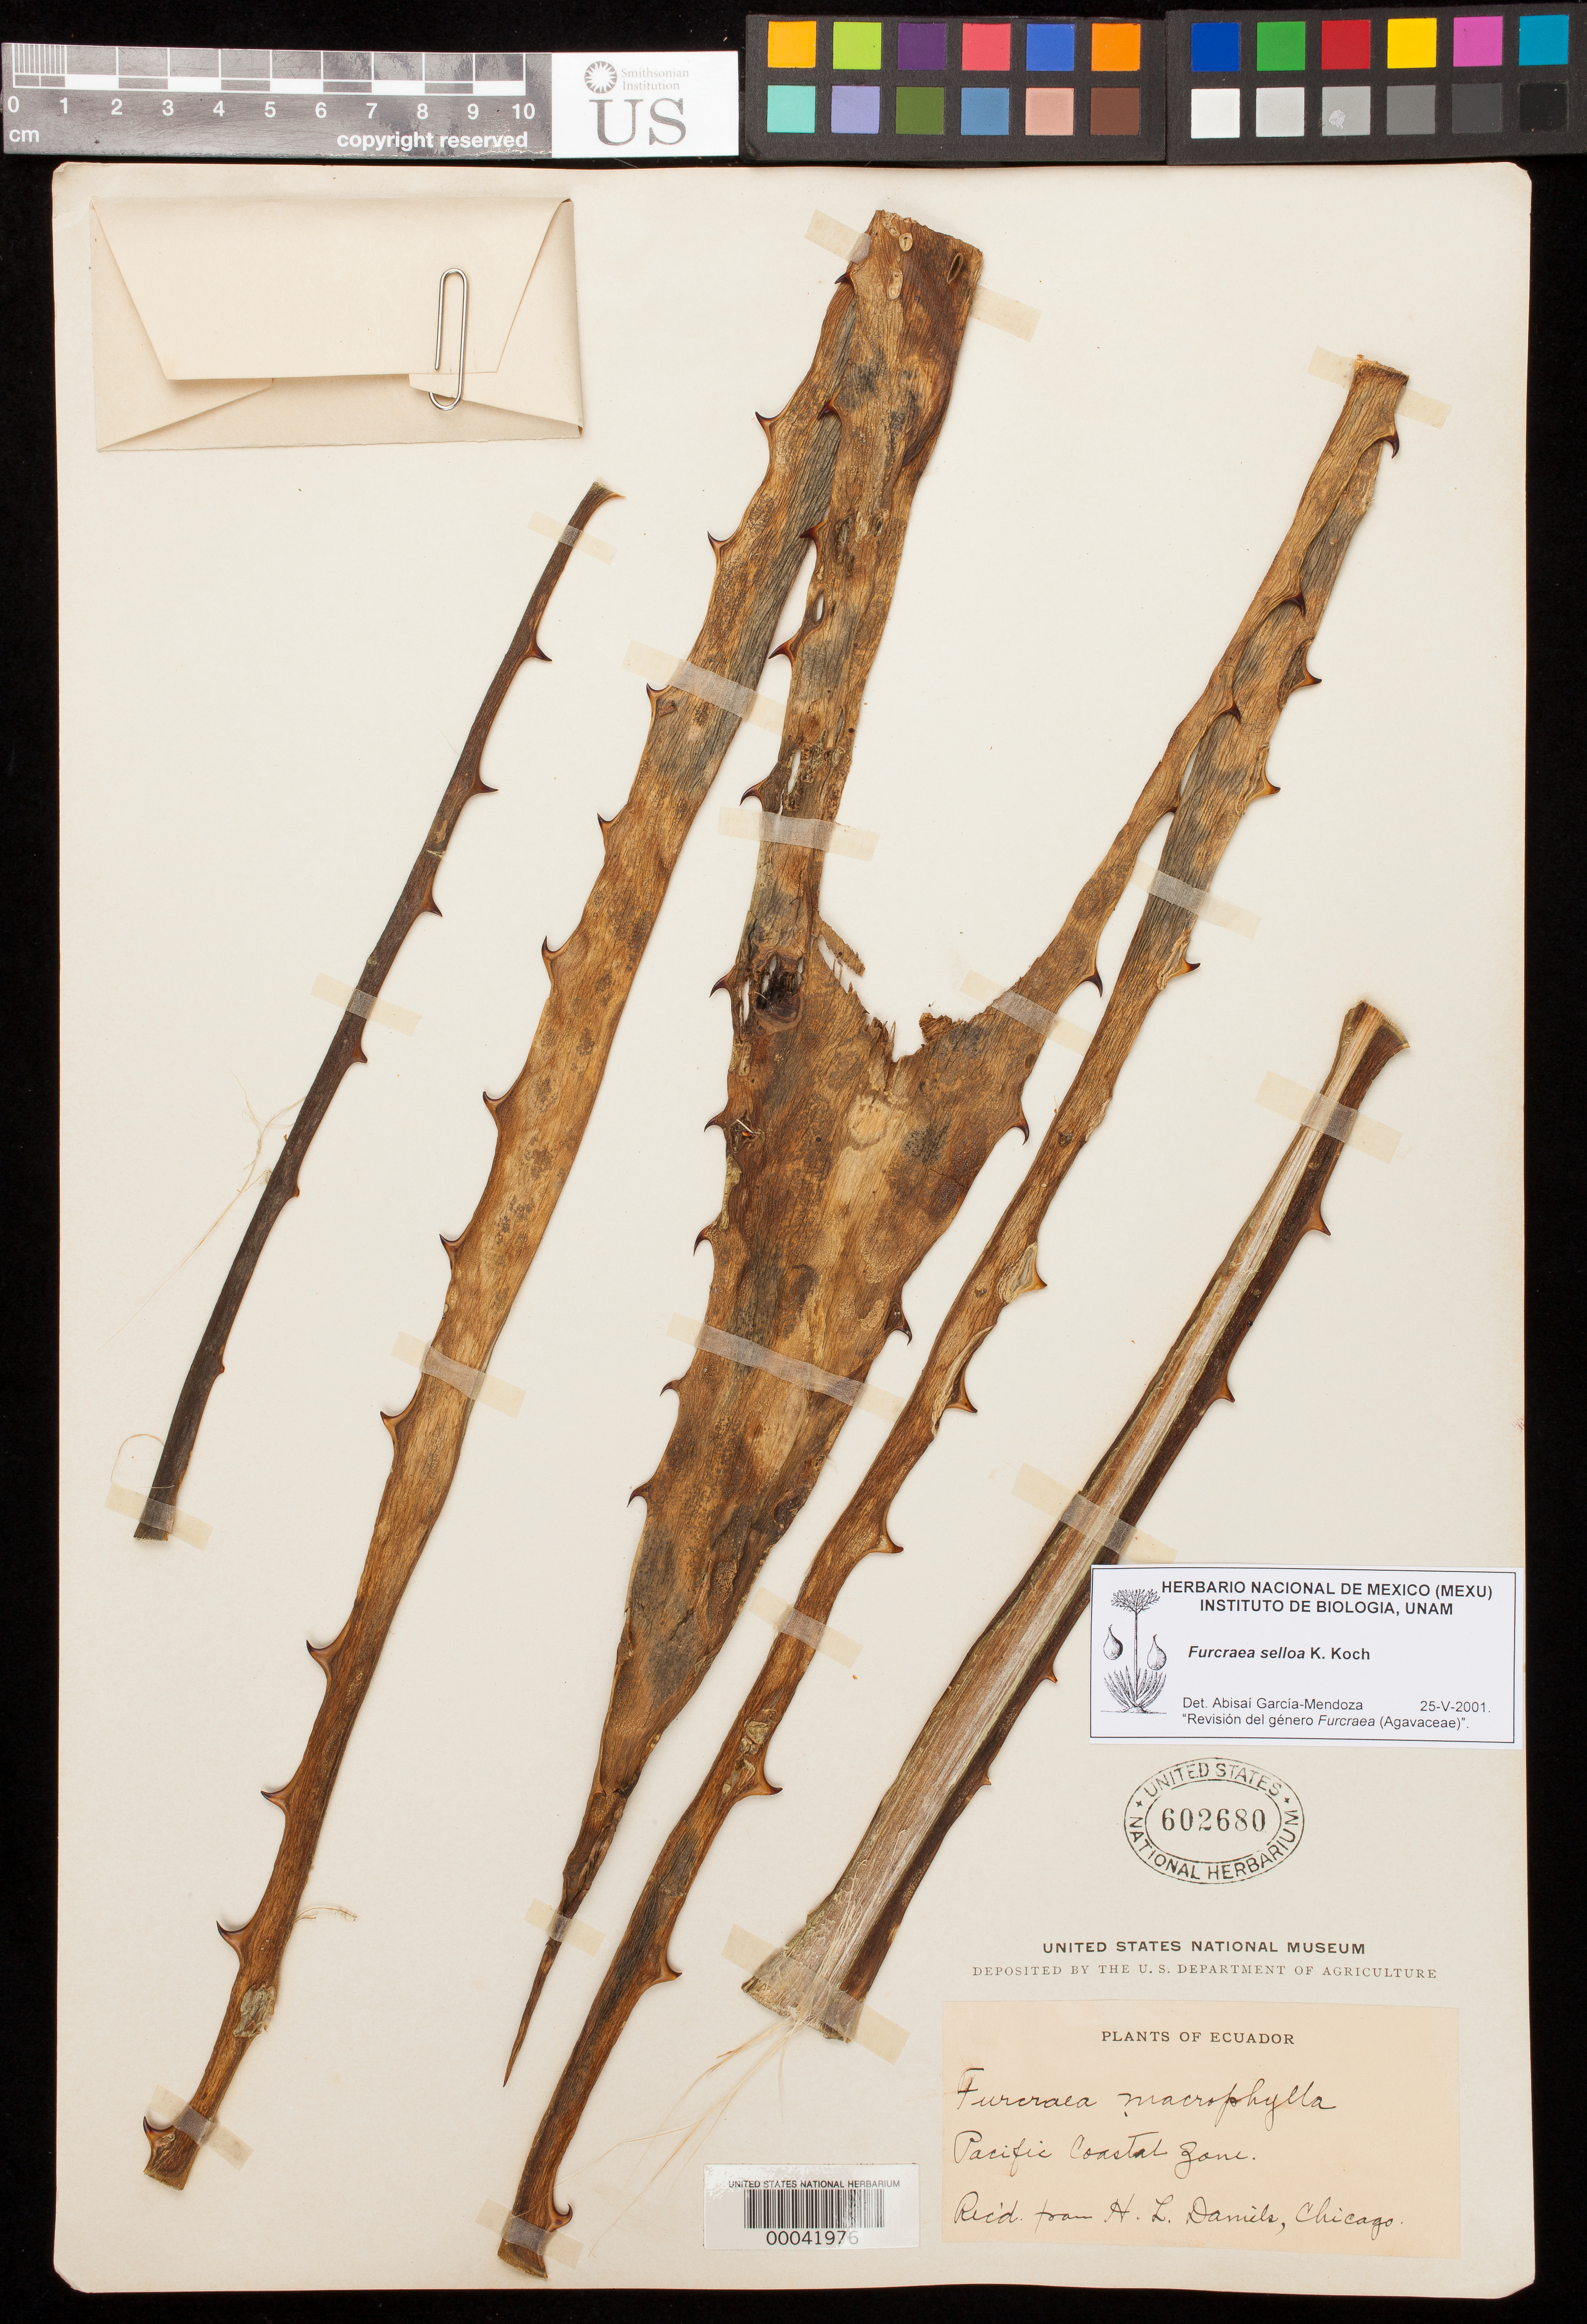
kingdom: Plantae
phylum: Tracheophyta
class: Liliopsida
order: Asparagales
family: Asparagaceae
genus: Furcraea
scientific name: Furcraea selloa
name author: K. Koch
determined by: García-Mendoza, A.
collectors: ex herb. H.L. Daniels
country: Ecuador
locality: Pacific Coastal Zone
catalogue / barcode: US 602680